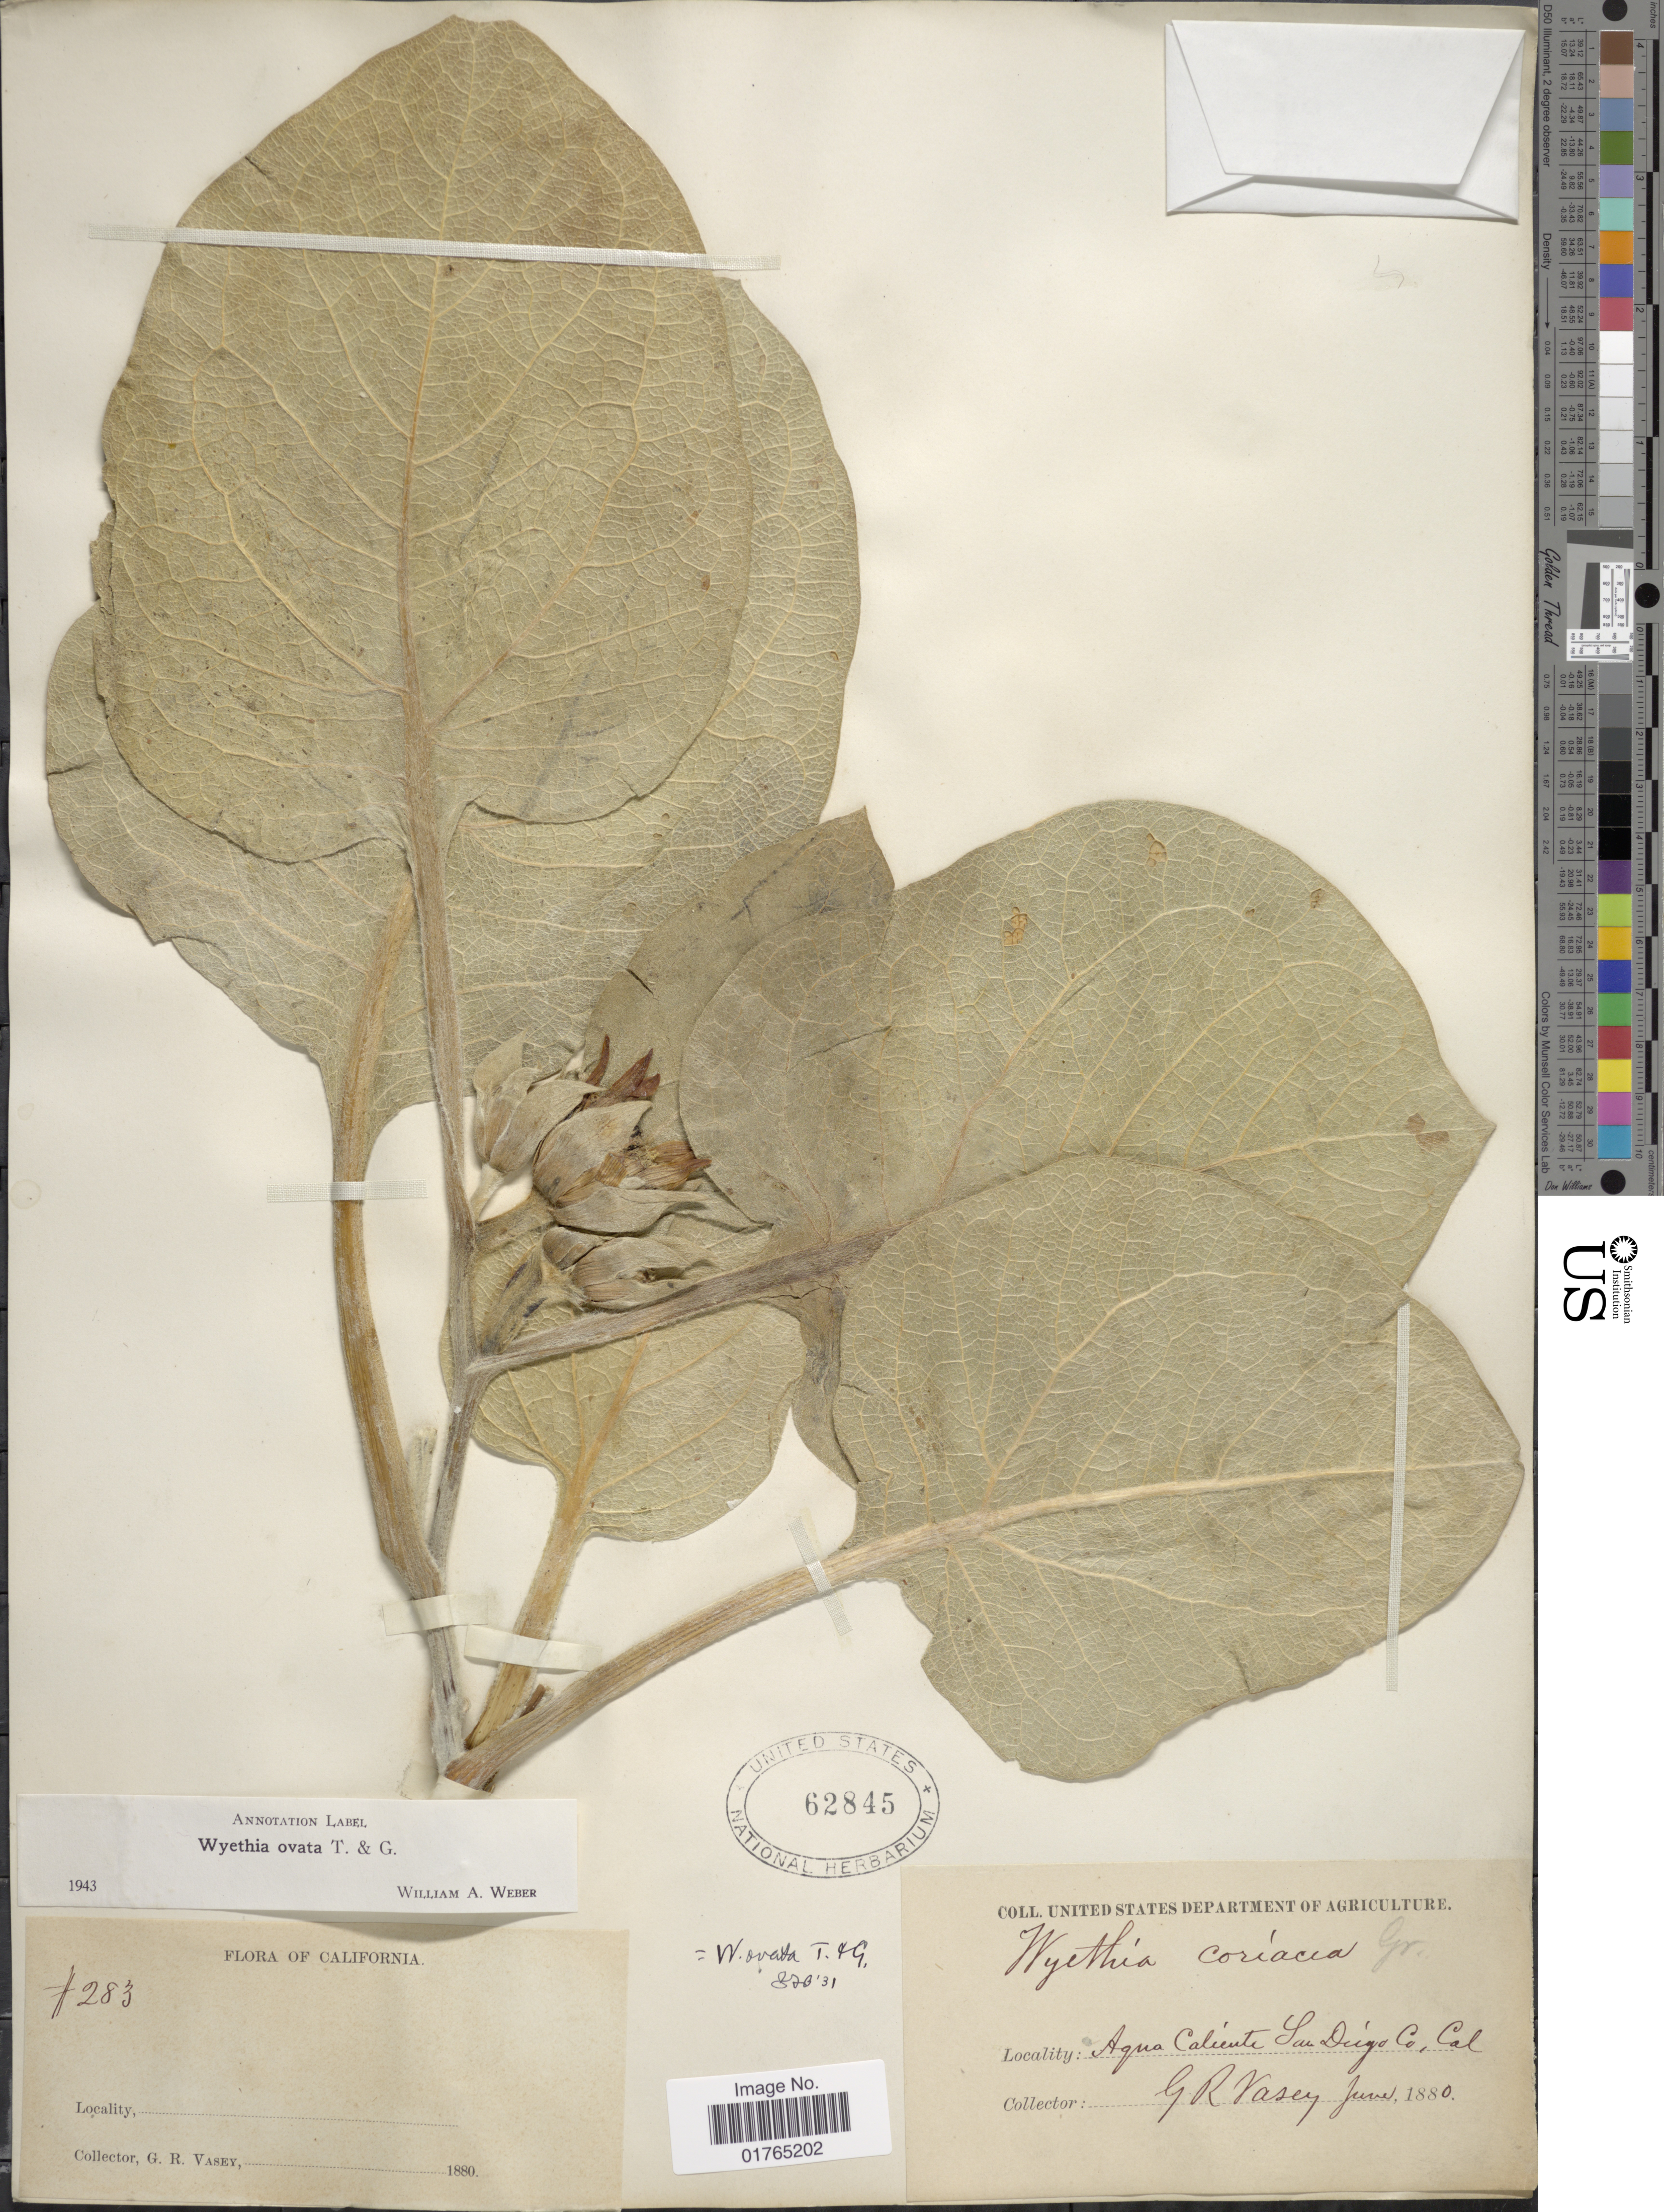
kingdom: Plantae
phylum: Tracheophyta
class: Magnoliopsida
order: Asterales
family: Asteraceae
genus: Wyethia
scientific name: Wyethia ovata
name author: Torr. & A. Gray in Emory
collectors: G. R. Vasey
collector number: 283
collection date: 1880-06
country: United States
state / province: California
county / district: San Diego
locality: Aqua Caliente San Diego Co.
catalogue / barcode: US 62845